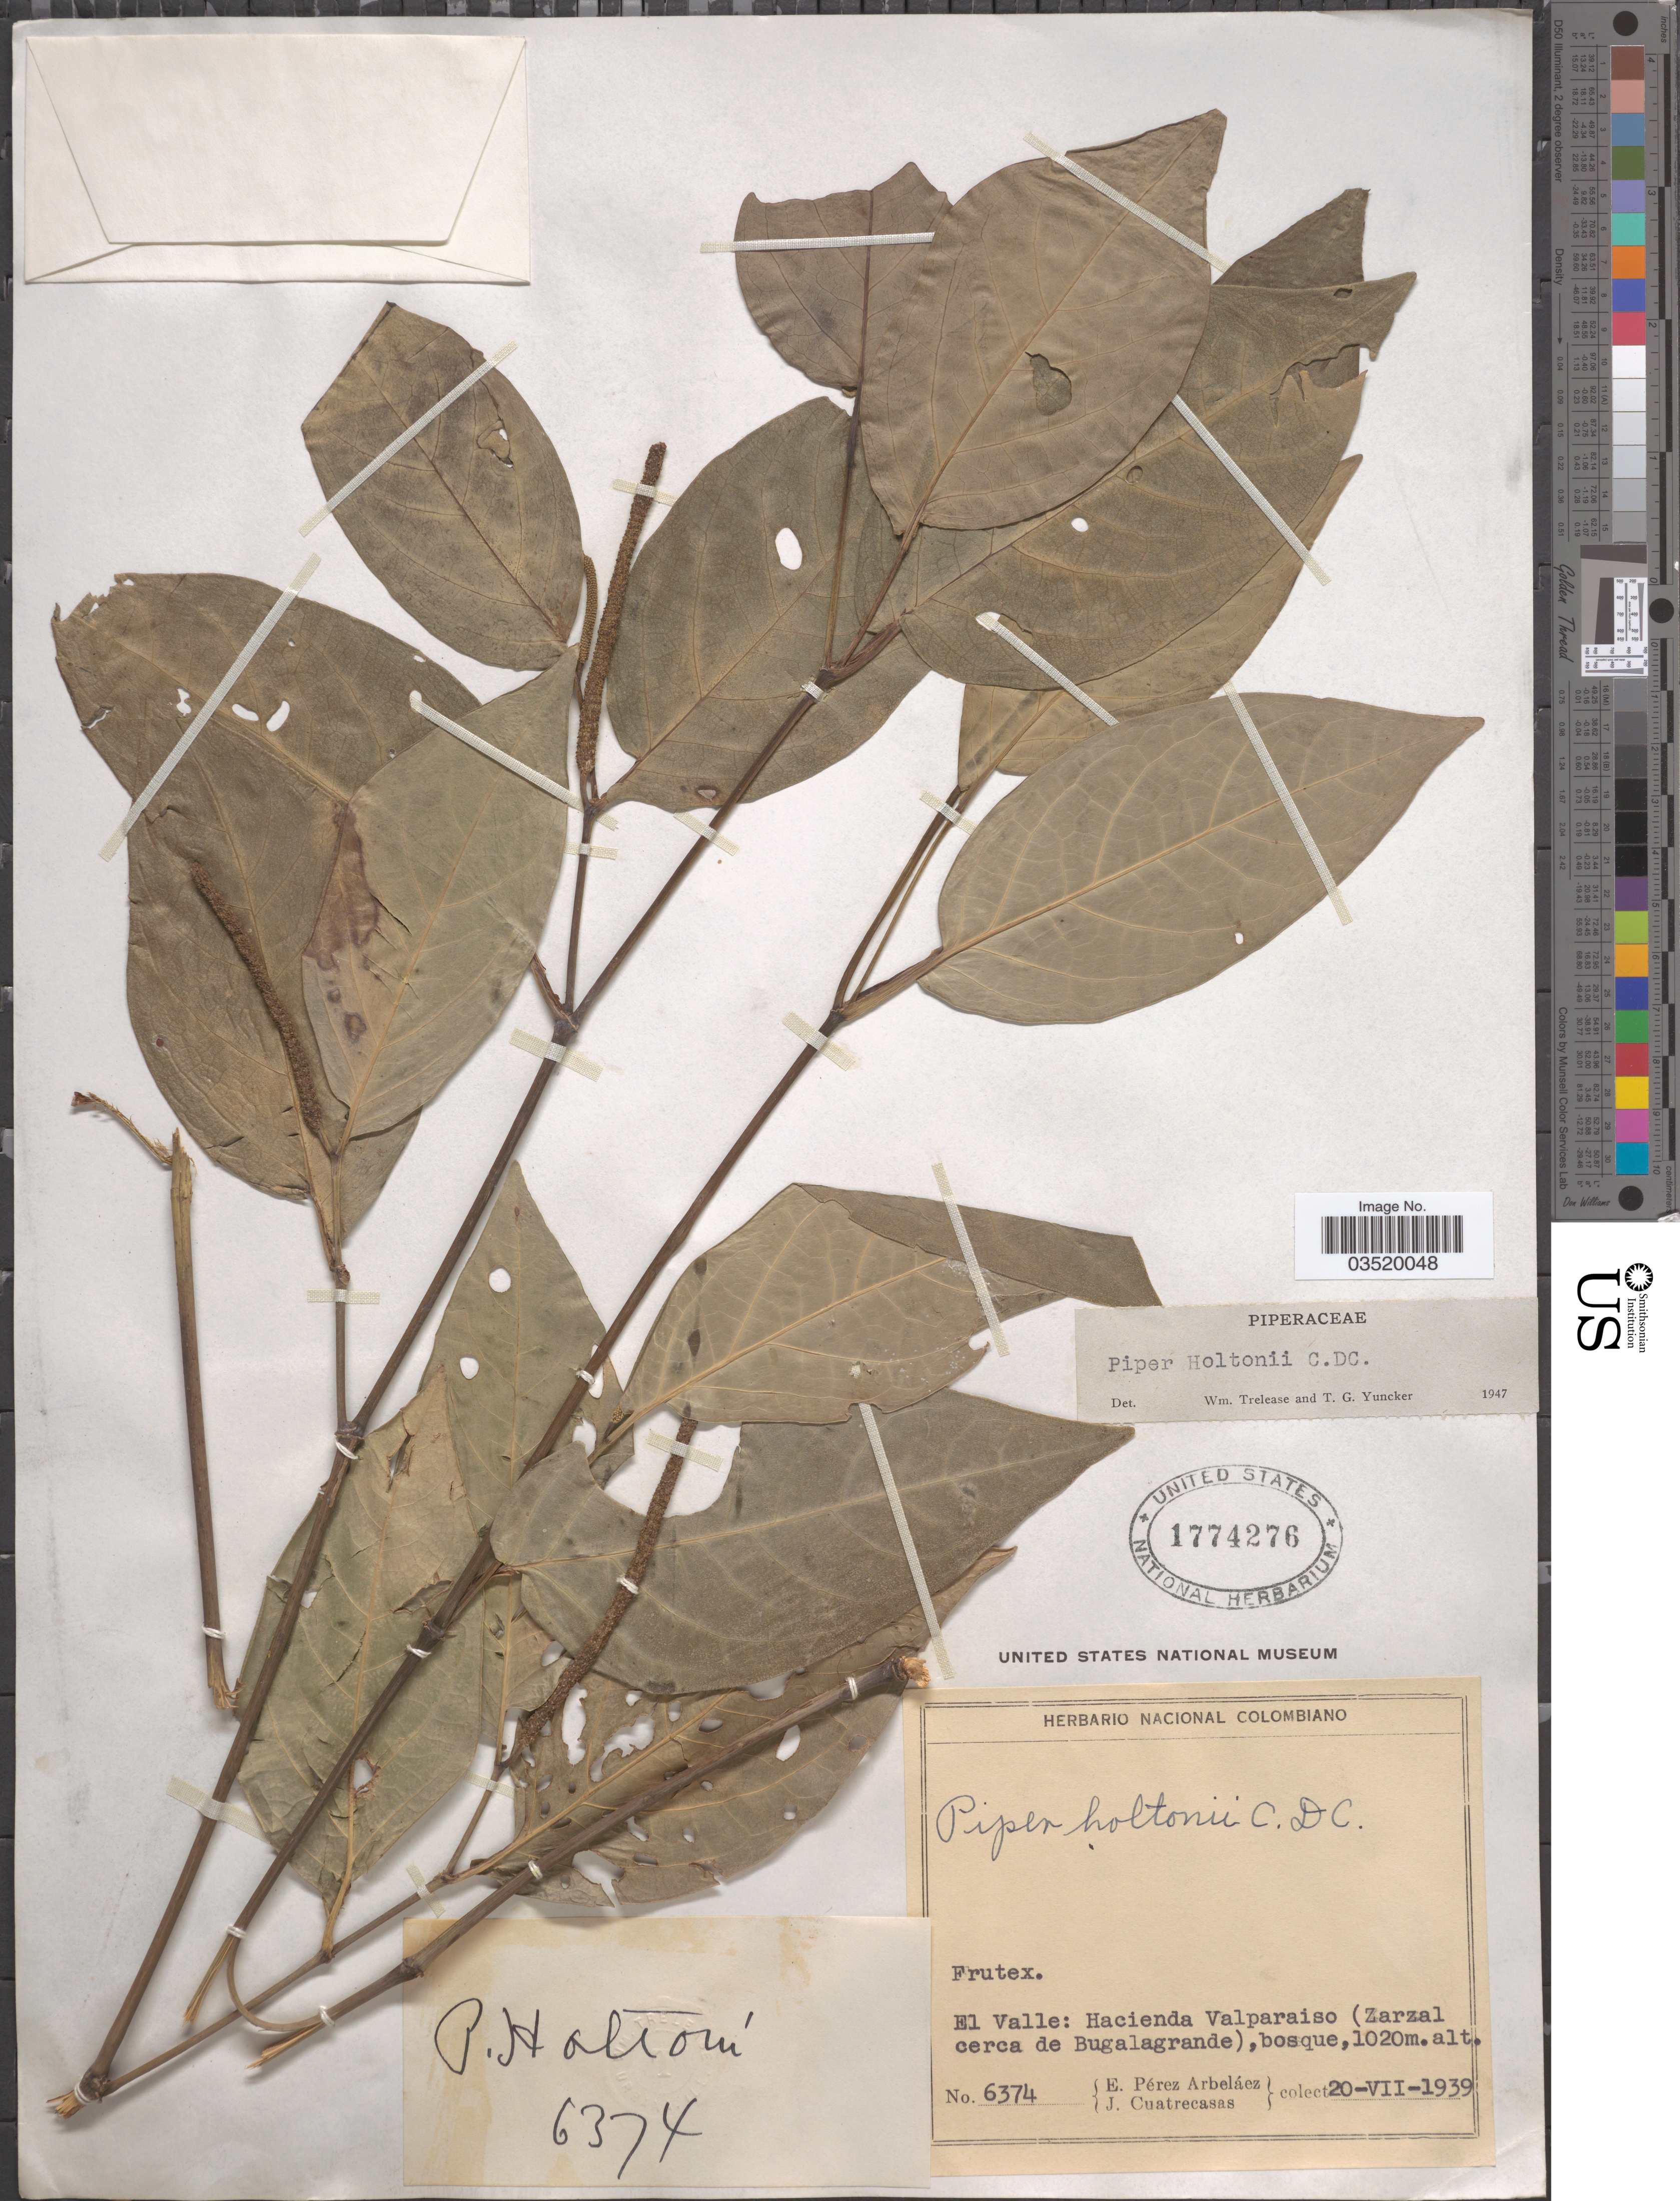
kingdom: Plantae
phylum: Tracheophyta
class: Magnoliopsida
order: Piperales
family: Piperaceae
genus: Piper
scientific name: Piper holtonii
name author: Trel.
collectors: E. Pérez Arbeláez & J. Cuatrecasas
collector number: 6374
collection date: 1939-07-20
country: Colombia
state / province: Valle del Cauca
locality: El Valle: Hacienda Vaparaiso (Zarzal cerca de Bugalagrande).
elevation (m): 1020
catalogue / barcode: US 1774276